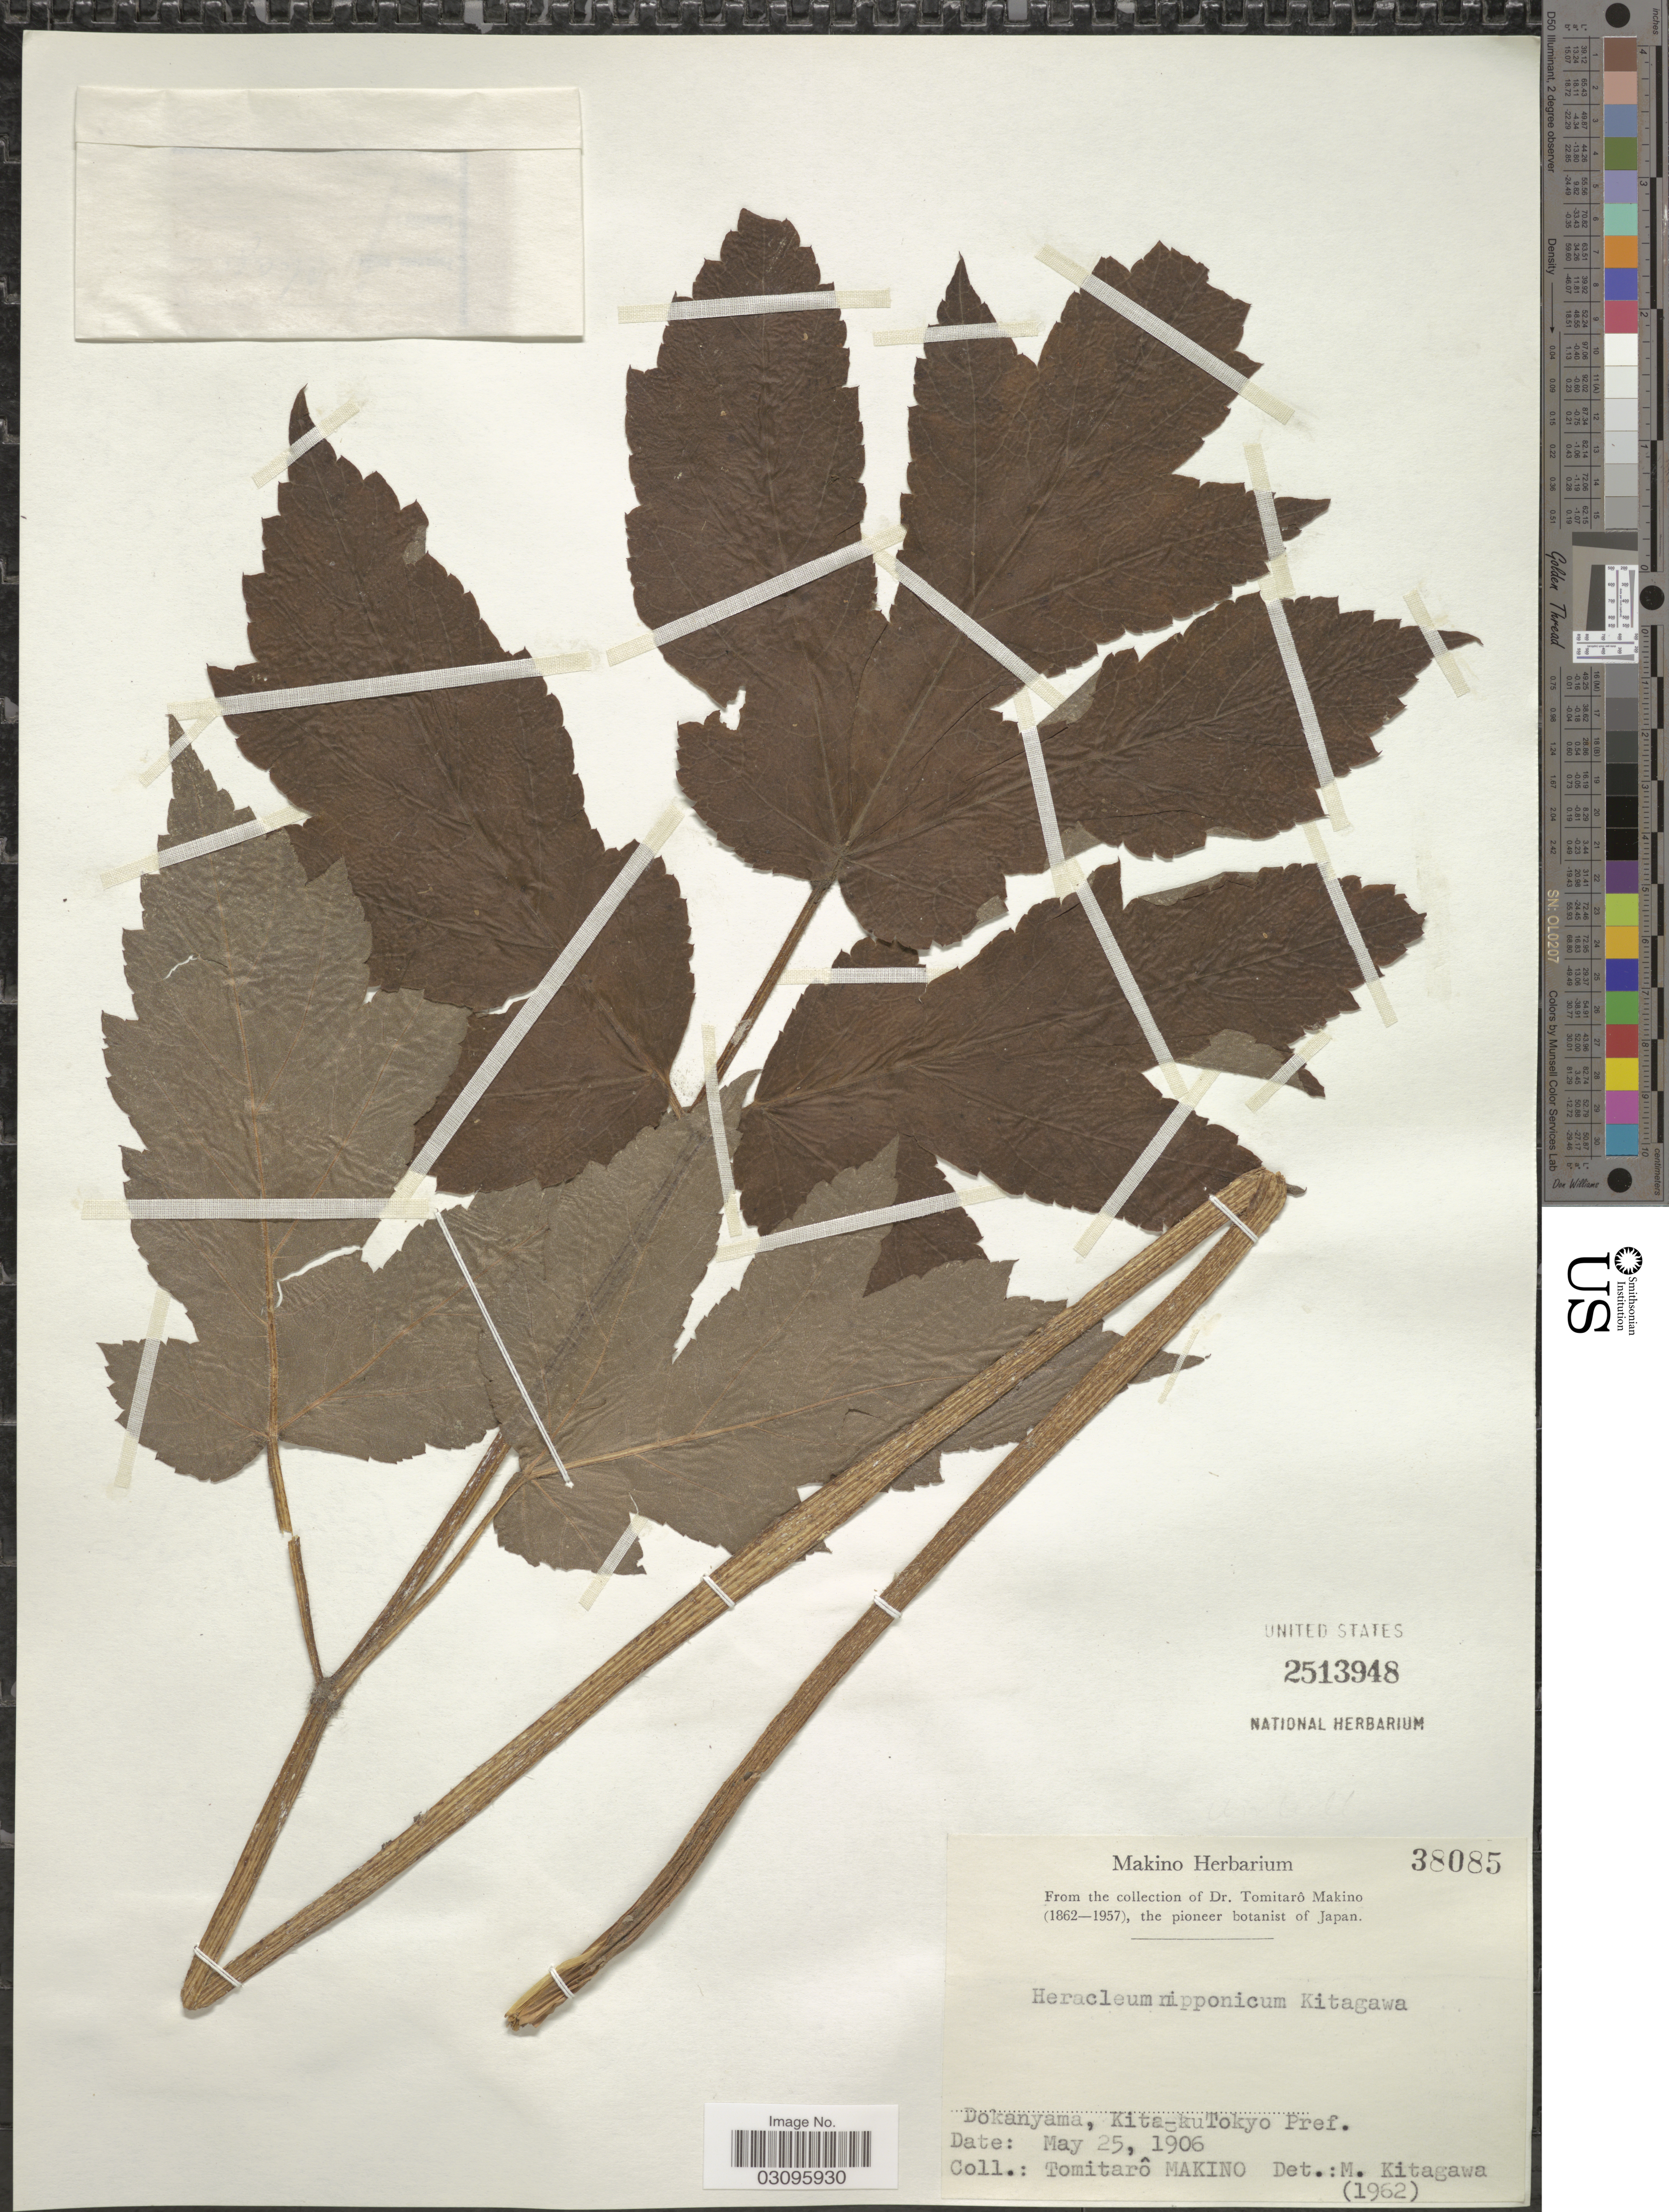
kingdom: Plantae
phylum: Tracheophyta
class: Magnoliopsida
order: Apiales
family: Apiaceae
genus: Heracleum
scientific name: Heracleum nipponicum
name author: Kitag.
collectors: T. Makino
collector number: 38085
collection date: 1906-05-25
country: Japan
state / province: Tokyo, Federal City of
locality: Dokanyama, Kita-ku Tokyo Pref.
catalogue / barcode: US 2513948